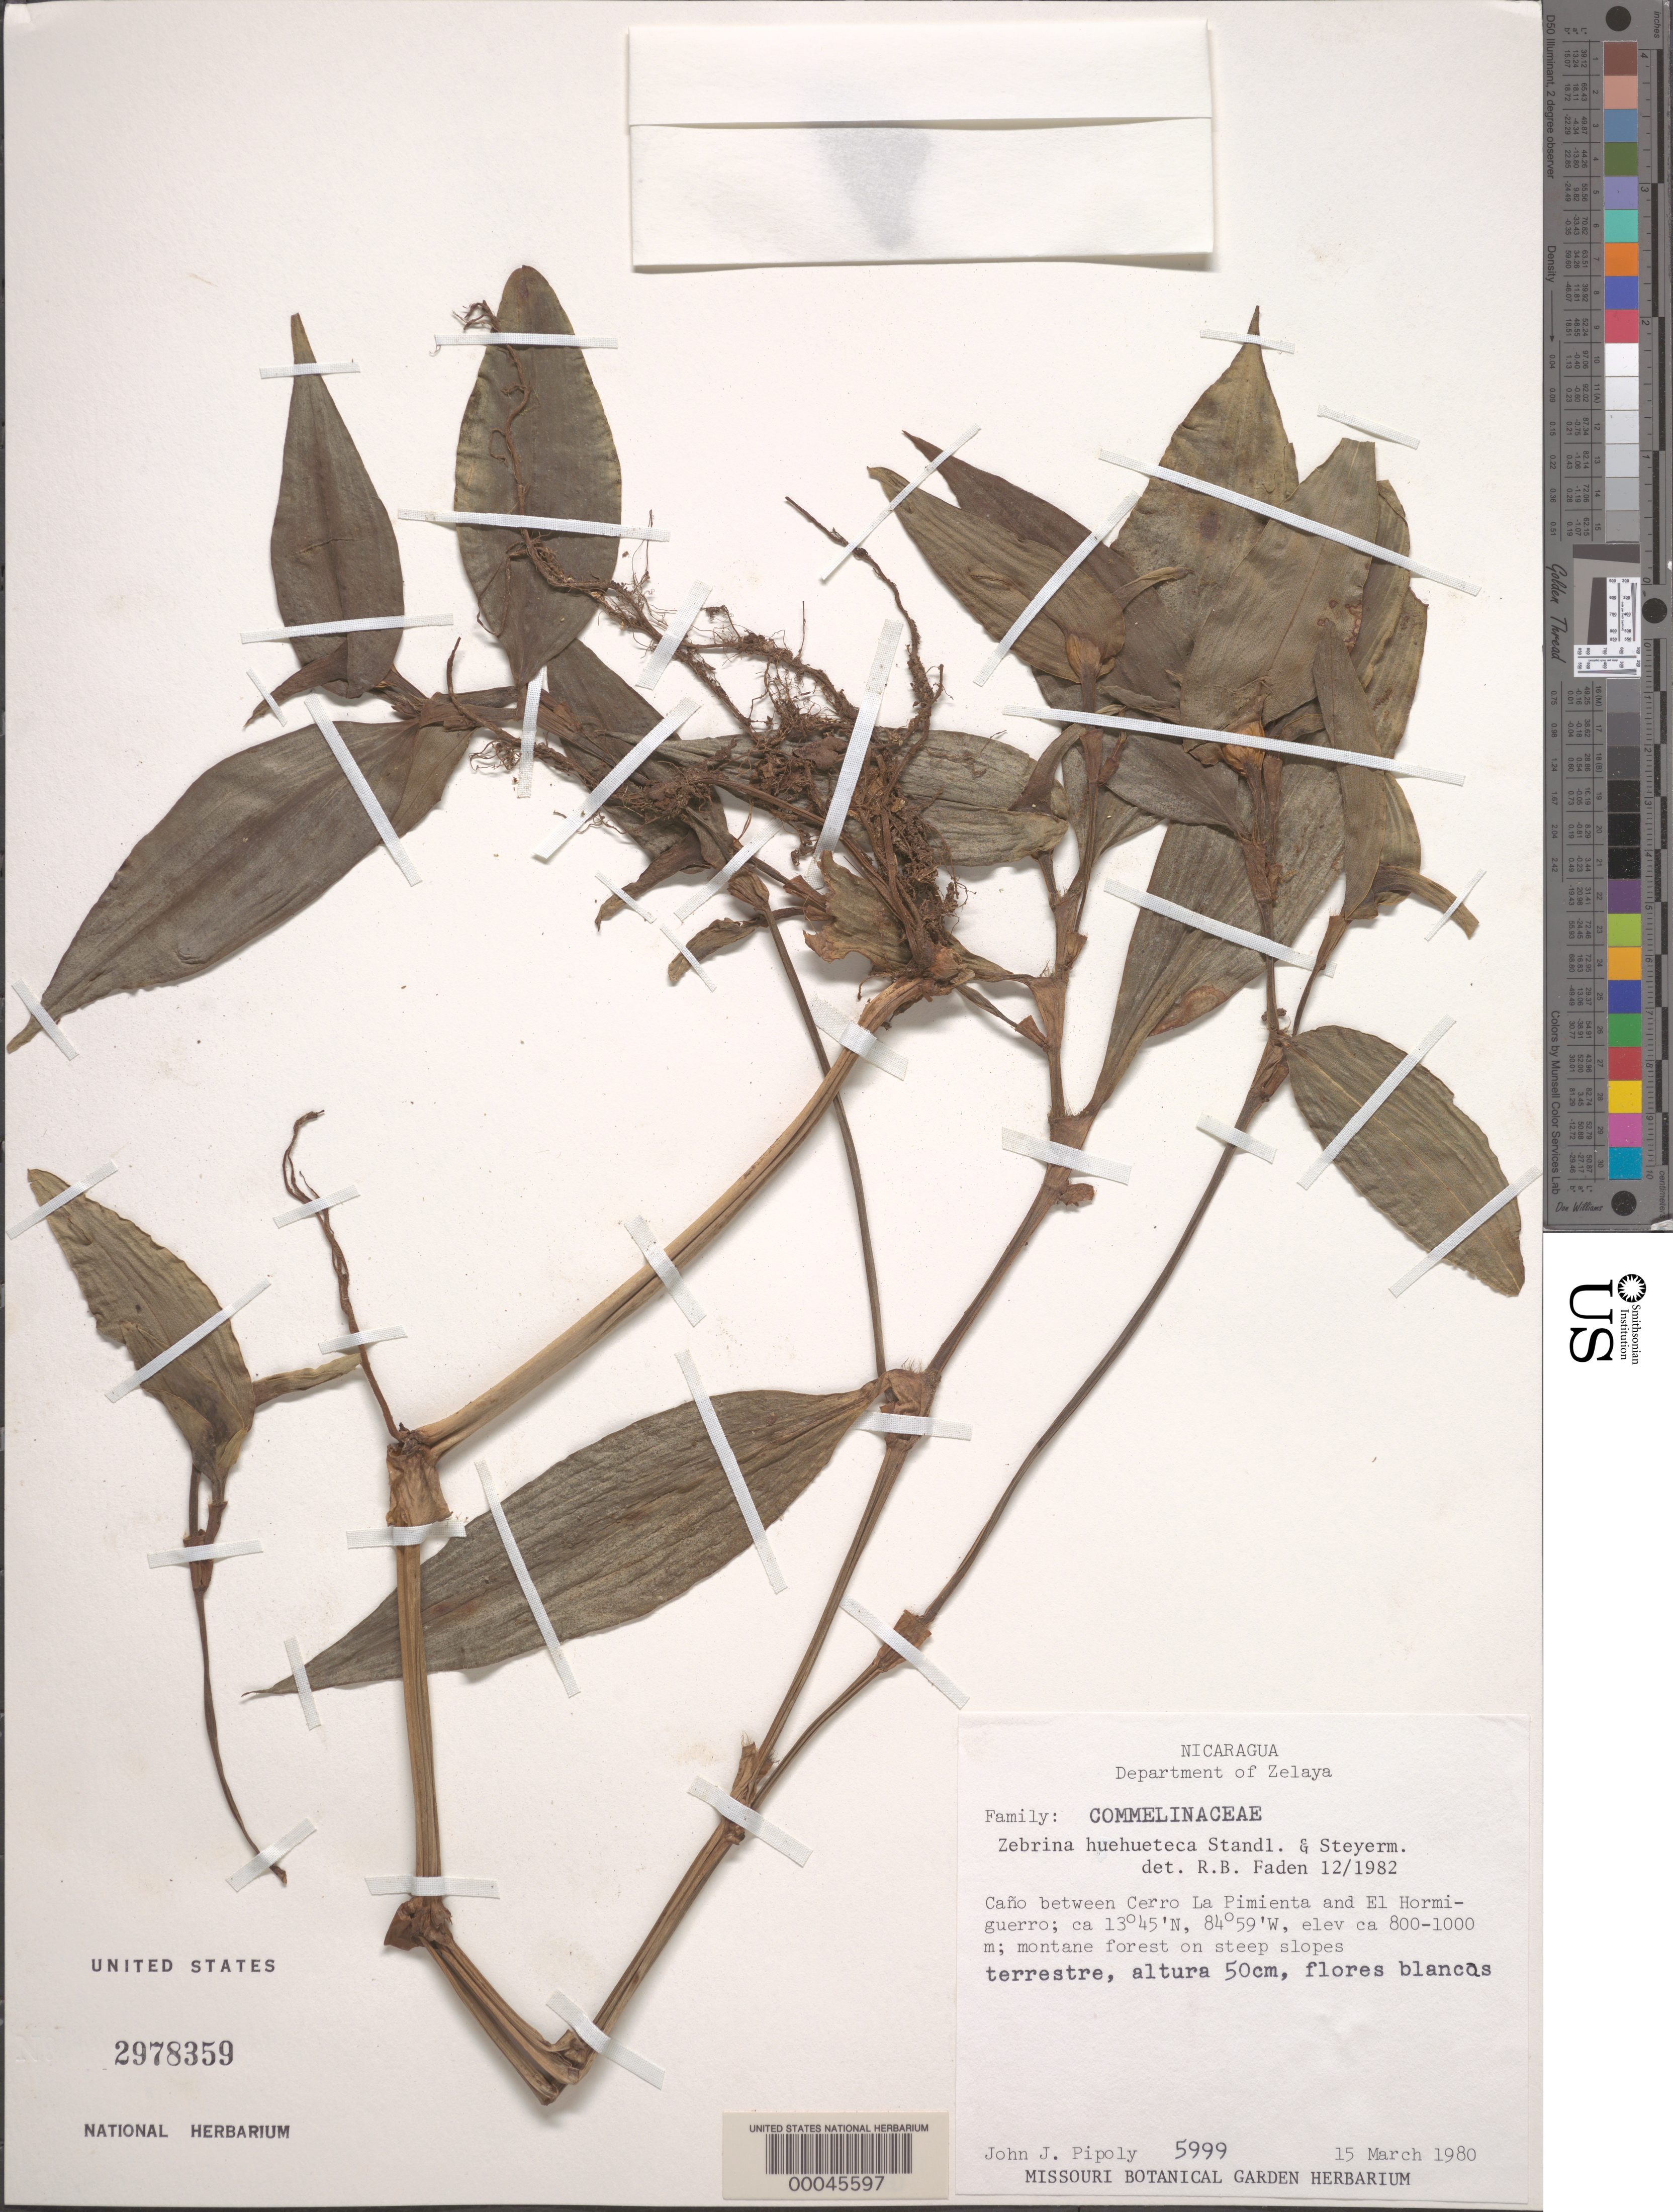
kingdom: Plantae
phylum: Tracheophyta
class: Liliopsida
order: Commelinales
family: Commelinaceae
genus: Tradescantia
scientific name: Tradescantia huehueteca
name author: (Standl. & Steyerm.) D.R. Hunt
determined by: Faden, Robert B., (US), Smithsonian Institution - National Museum of Natural History (UNITED STATES)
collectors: J. J. Pipoly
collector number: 5999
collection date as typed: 15 Mar 1980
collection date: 1980-03-15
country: Nicaragua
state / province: Atlántico Norte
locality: Between cerro la pimienta and el hormiguerro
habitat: Montane forest, steep slopes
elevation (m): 800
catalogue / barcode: US 2978359